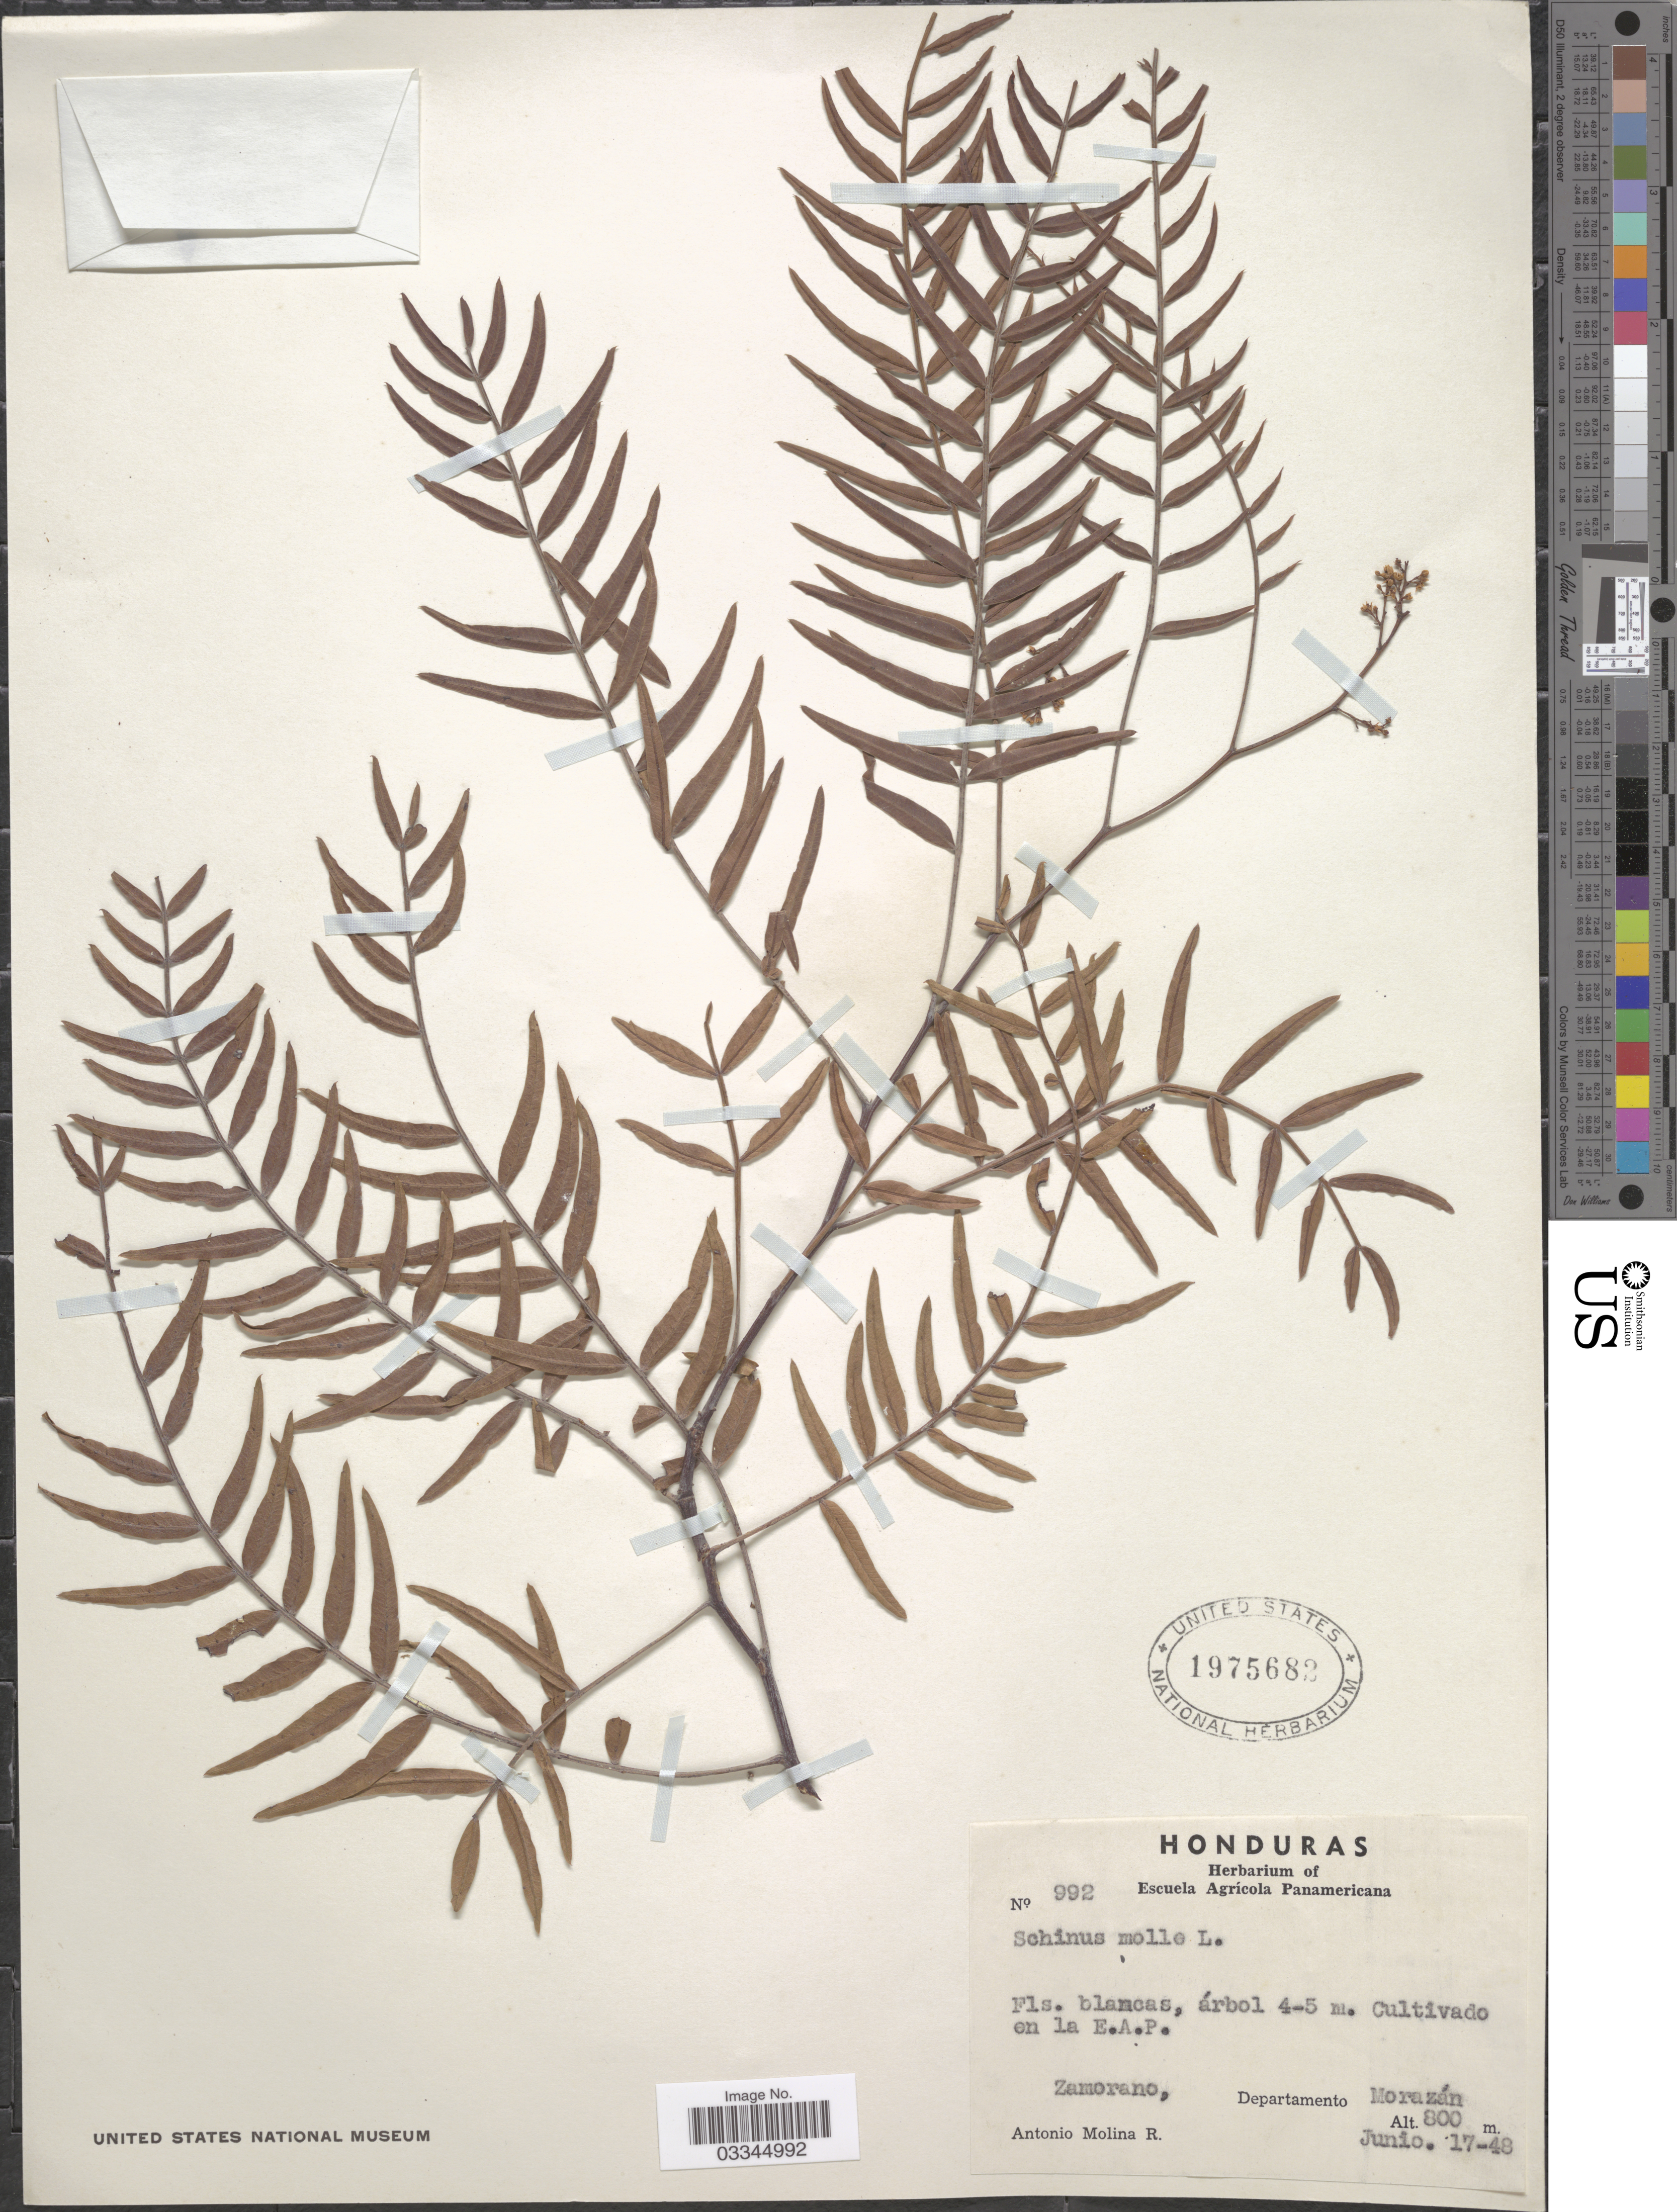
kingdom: Plantae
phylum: Tracheophyta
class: Magnoliopsida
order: Sapindales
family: Anacardiaceae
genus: Schinus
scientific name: Schinus areira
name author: L.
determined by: Mitchell, John D.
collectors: A. Molina R.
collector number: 992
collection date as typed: Transcribed d/m/y: 17/6/48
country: Honduras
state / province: Fco. Morazán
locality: Cultivado en la E.A.P. Zamorano, Departamento Morazán.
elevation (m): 800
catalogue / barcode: US 1975682